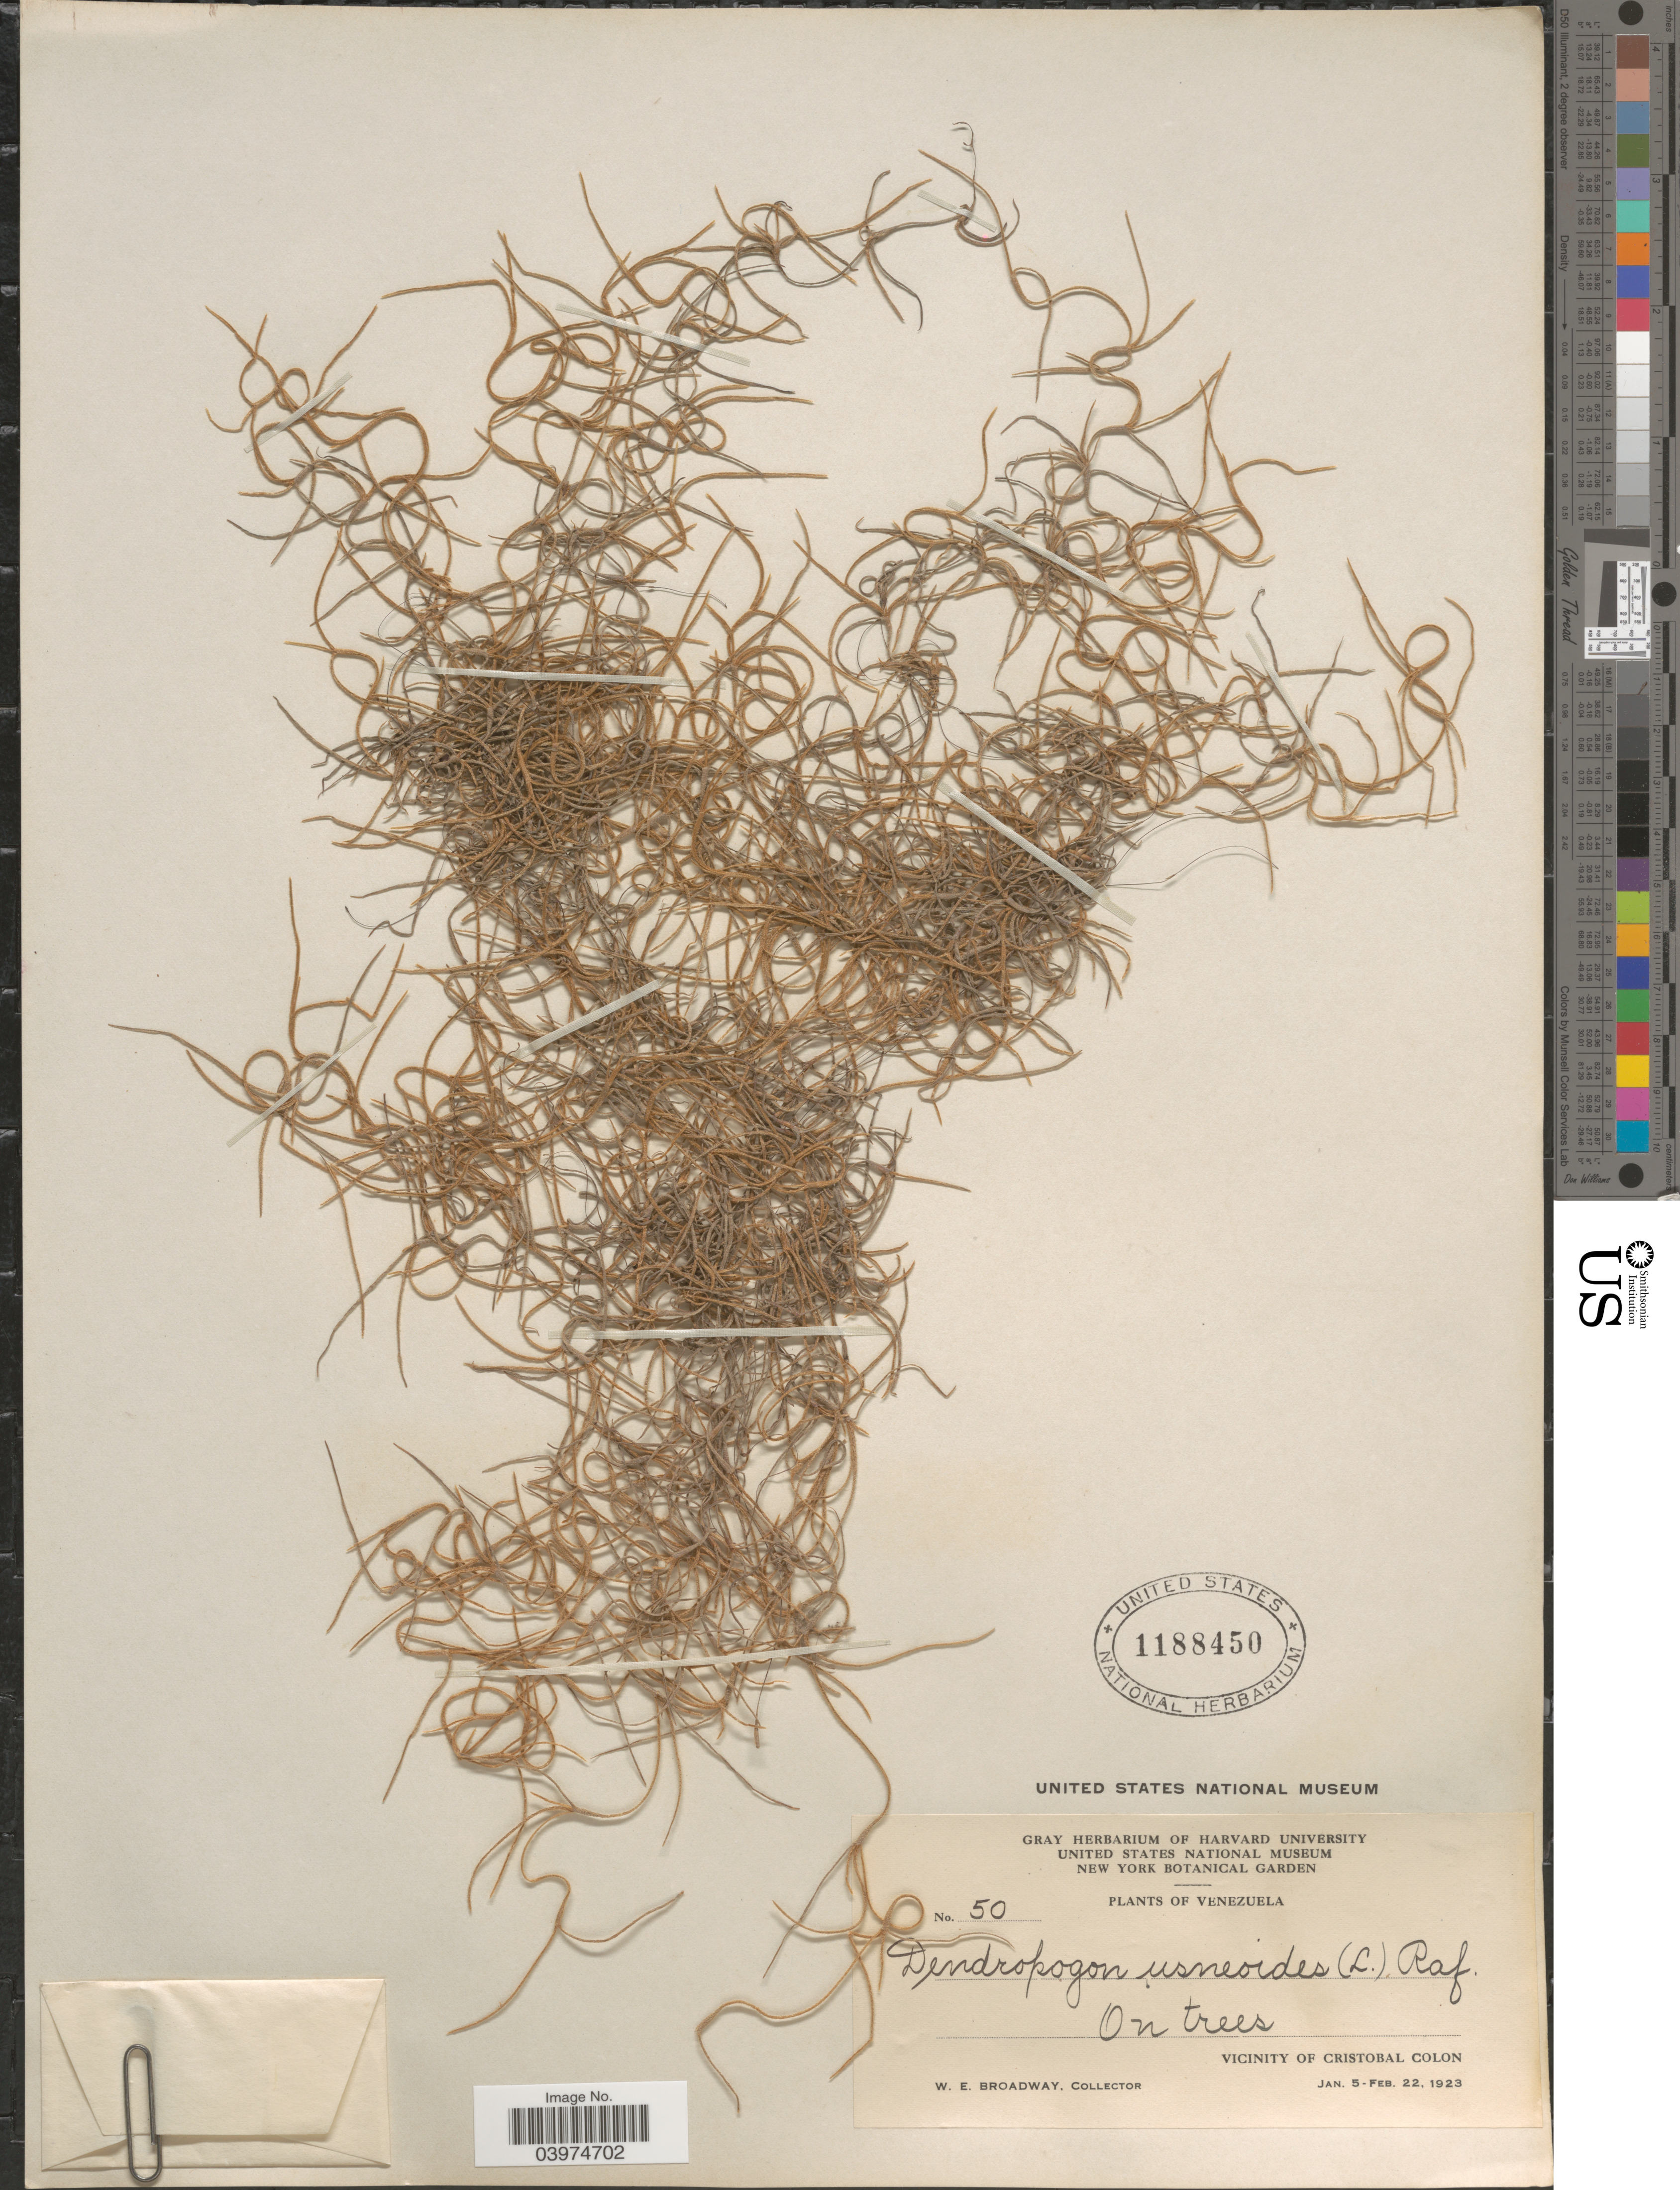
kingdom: Plantae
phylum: Tracheophyta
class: Liliopsida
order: Poales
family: Bromeliaceae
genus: Tillandsia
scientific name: Tillandsia usneoides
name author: (L.) L.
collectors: W. E. Broadway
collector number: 50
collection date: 1923-01-05/1923-02-22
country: Venezuela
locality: Vicinity of Cristobal Colon.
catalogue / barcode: US 1188450